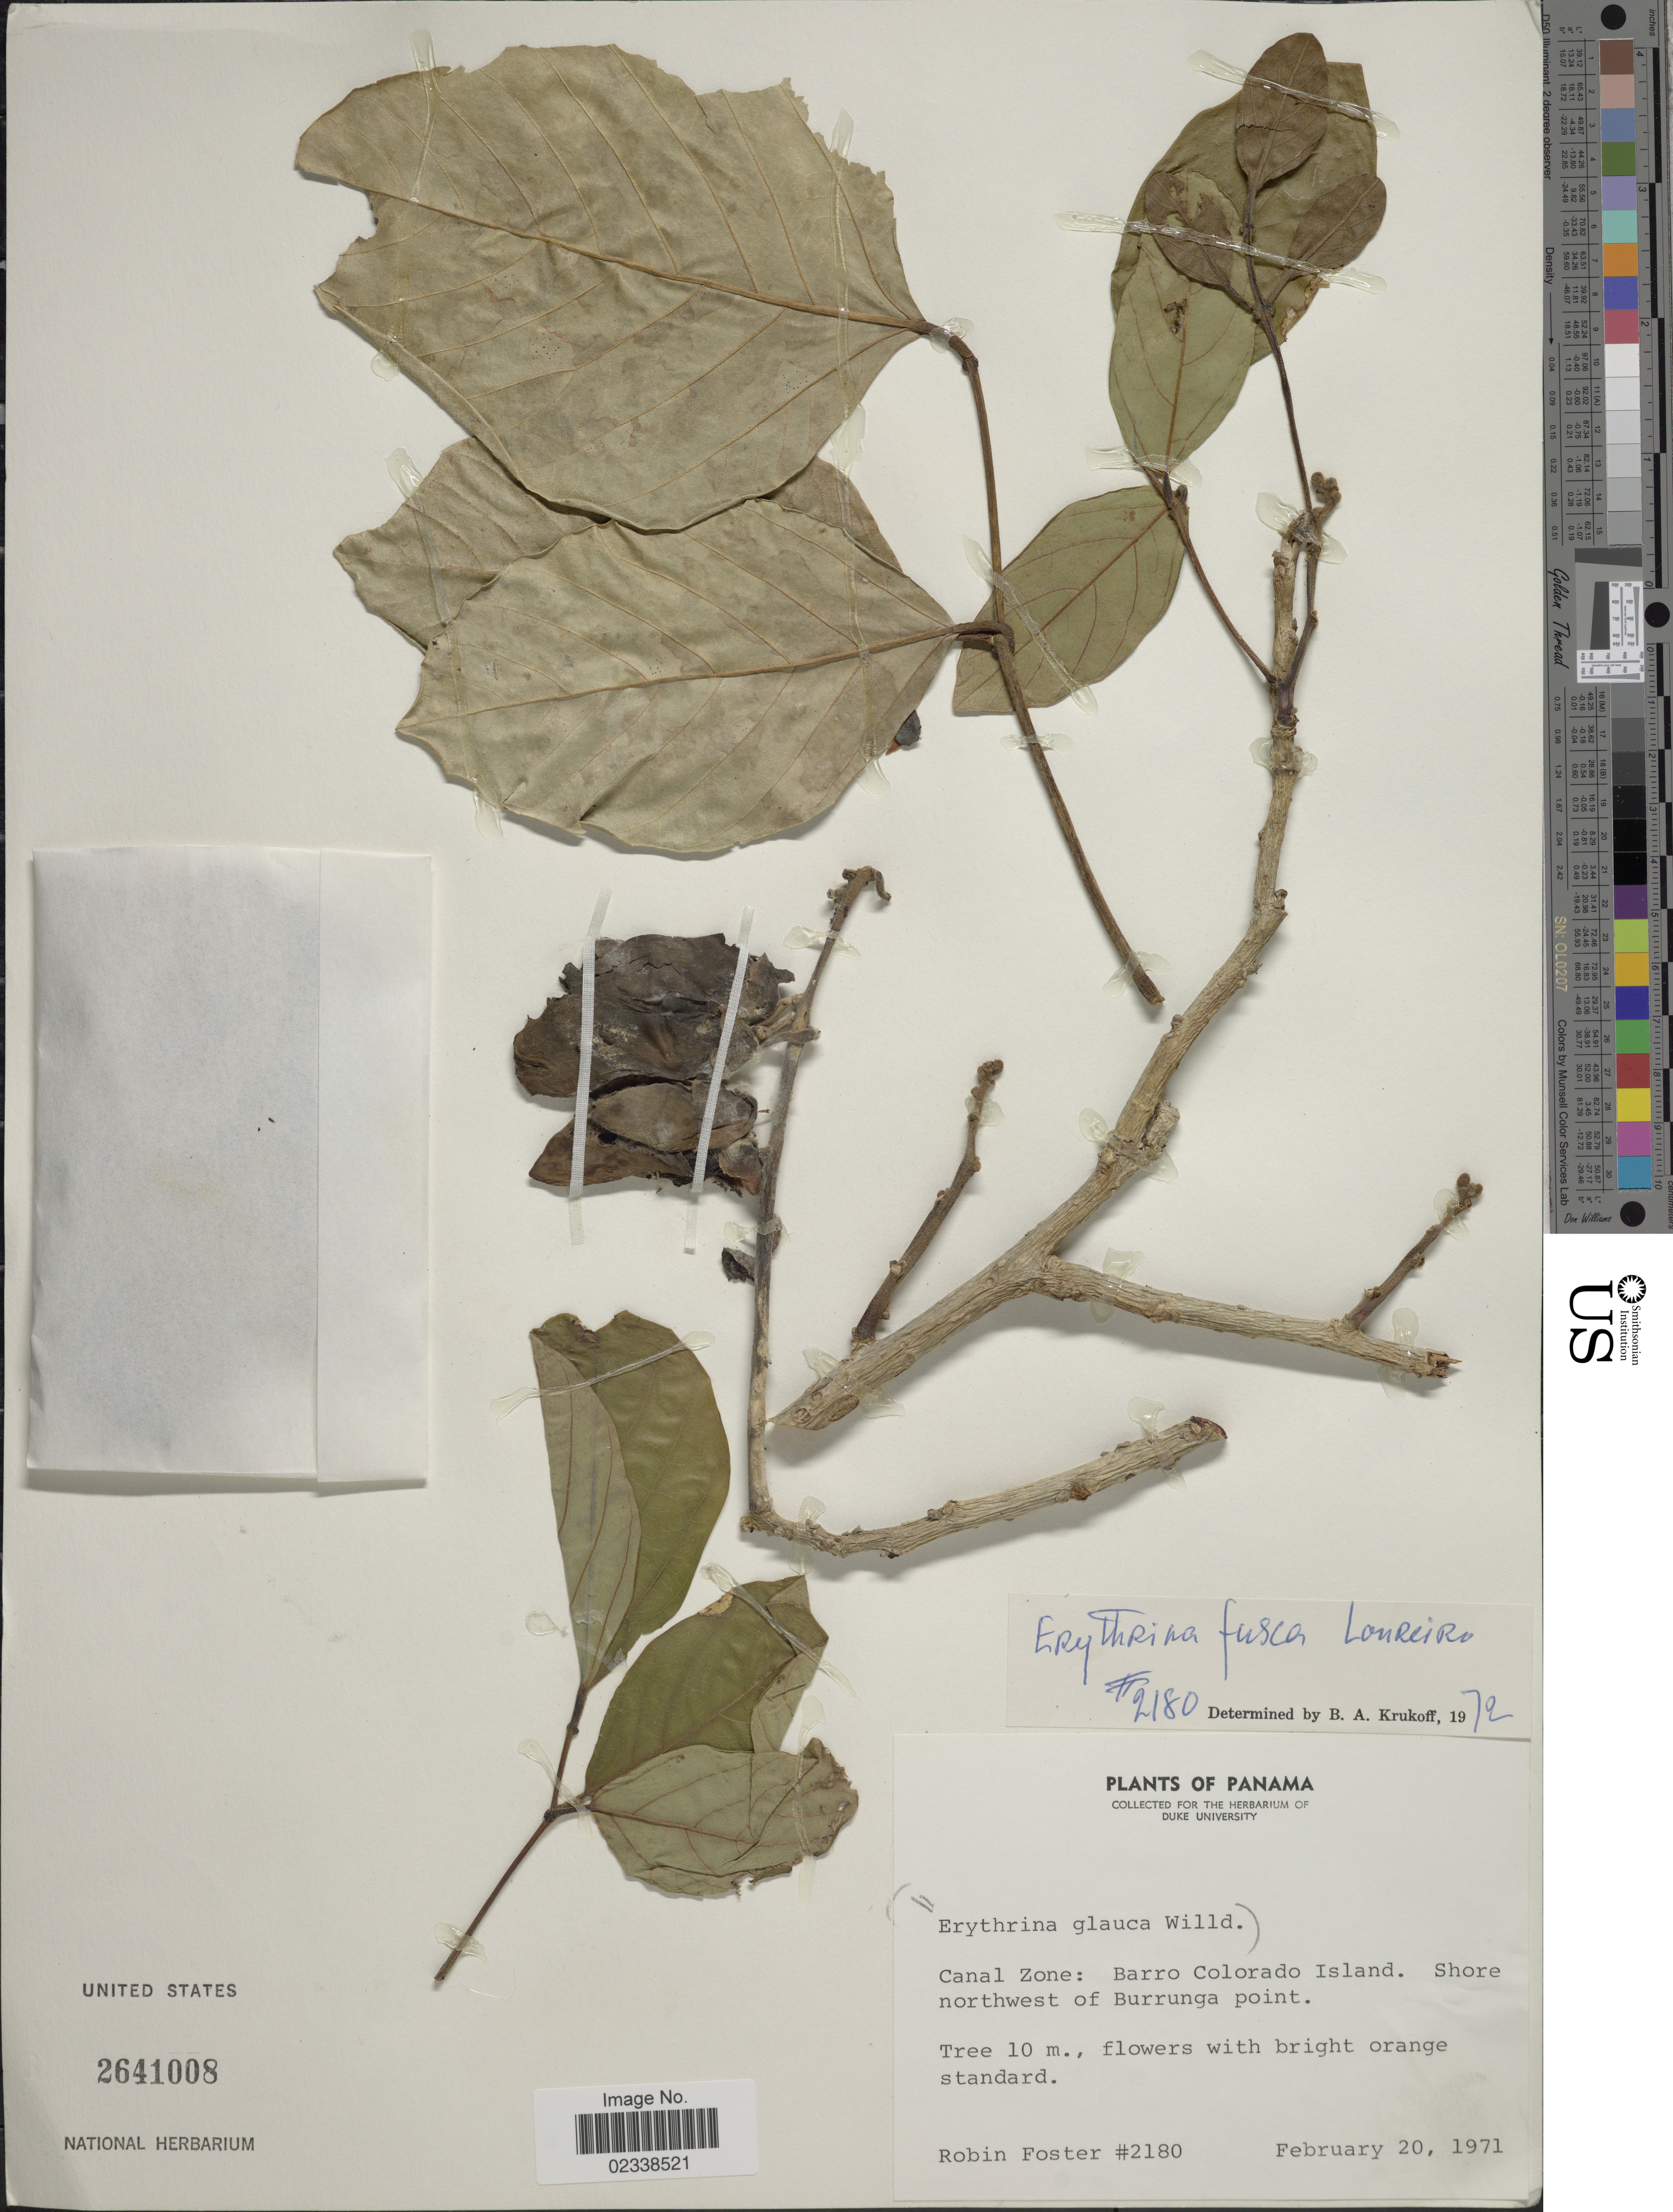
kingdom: Plantae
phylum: Tracheophyta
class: Magnoliopsida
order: Fabales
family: Fabaceae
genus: Erythrina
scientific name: Erythrina fusca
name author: Lour.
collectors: R. B. Foster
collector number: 2180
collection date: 1971-02-20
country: Panama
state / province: Panamá Oeste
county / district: Canal Zone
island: Barro Colorado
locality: Canal Zone: Barro Colorado Island, shore northwest of Burranga point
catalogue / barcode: US 2641008